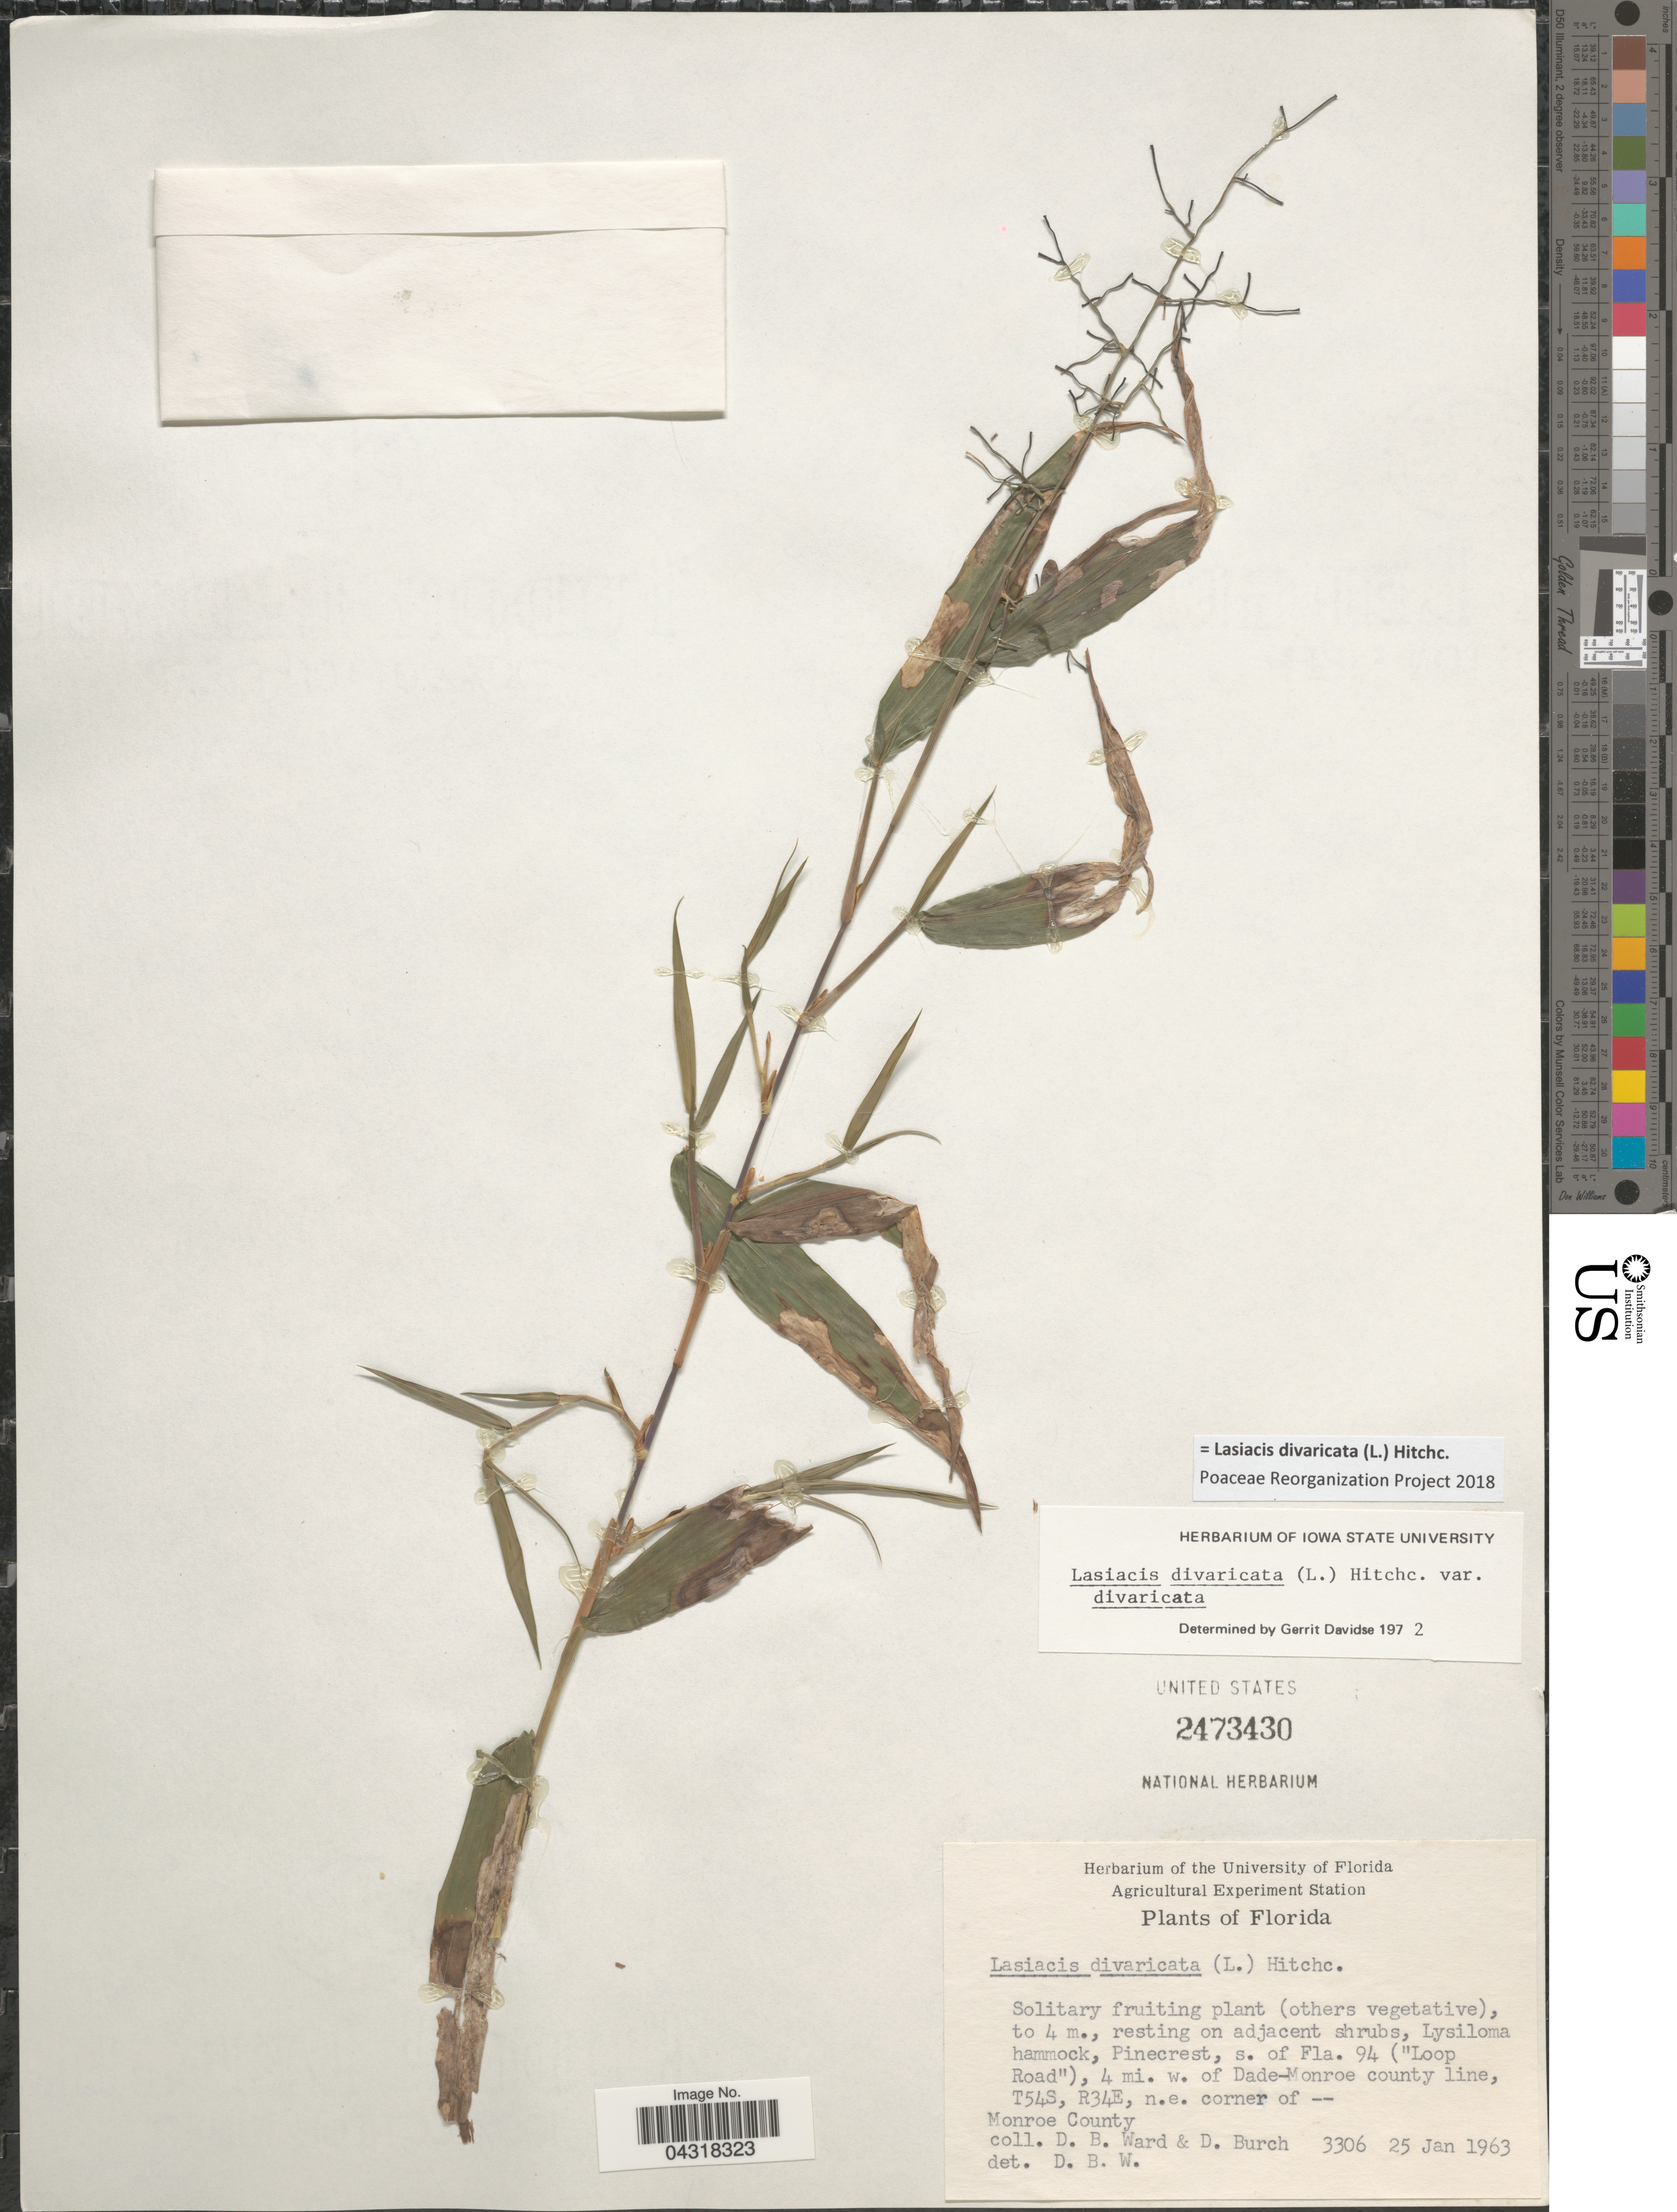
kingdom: Plantae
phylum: Tracheophyta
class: Liliopsida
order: Poales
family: Poaceae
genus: Lasiacis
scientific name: Lasiacis divaricata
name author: (L.) Hitchc.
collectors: D. B. Ward & D. Burch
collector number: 3306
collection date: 1963-01-25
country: United States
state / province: Florida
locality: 4 mi. w. of Dade-Monroe county line, T54S, R34E, n.e. corner of Monroe County.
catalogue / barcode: US 2473430